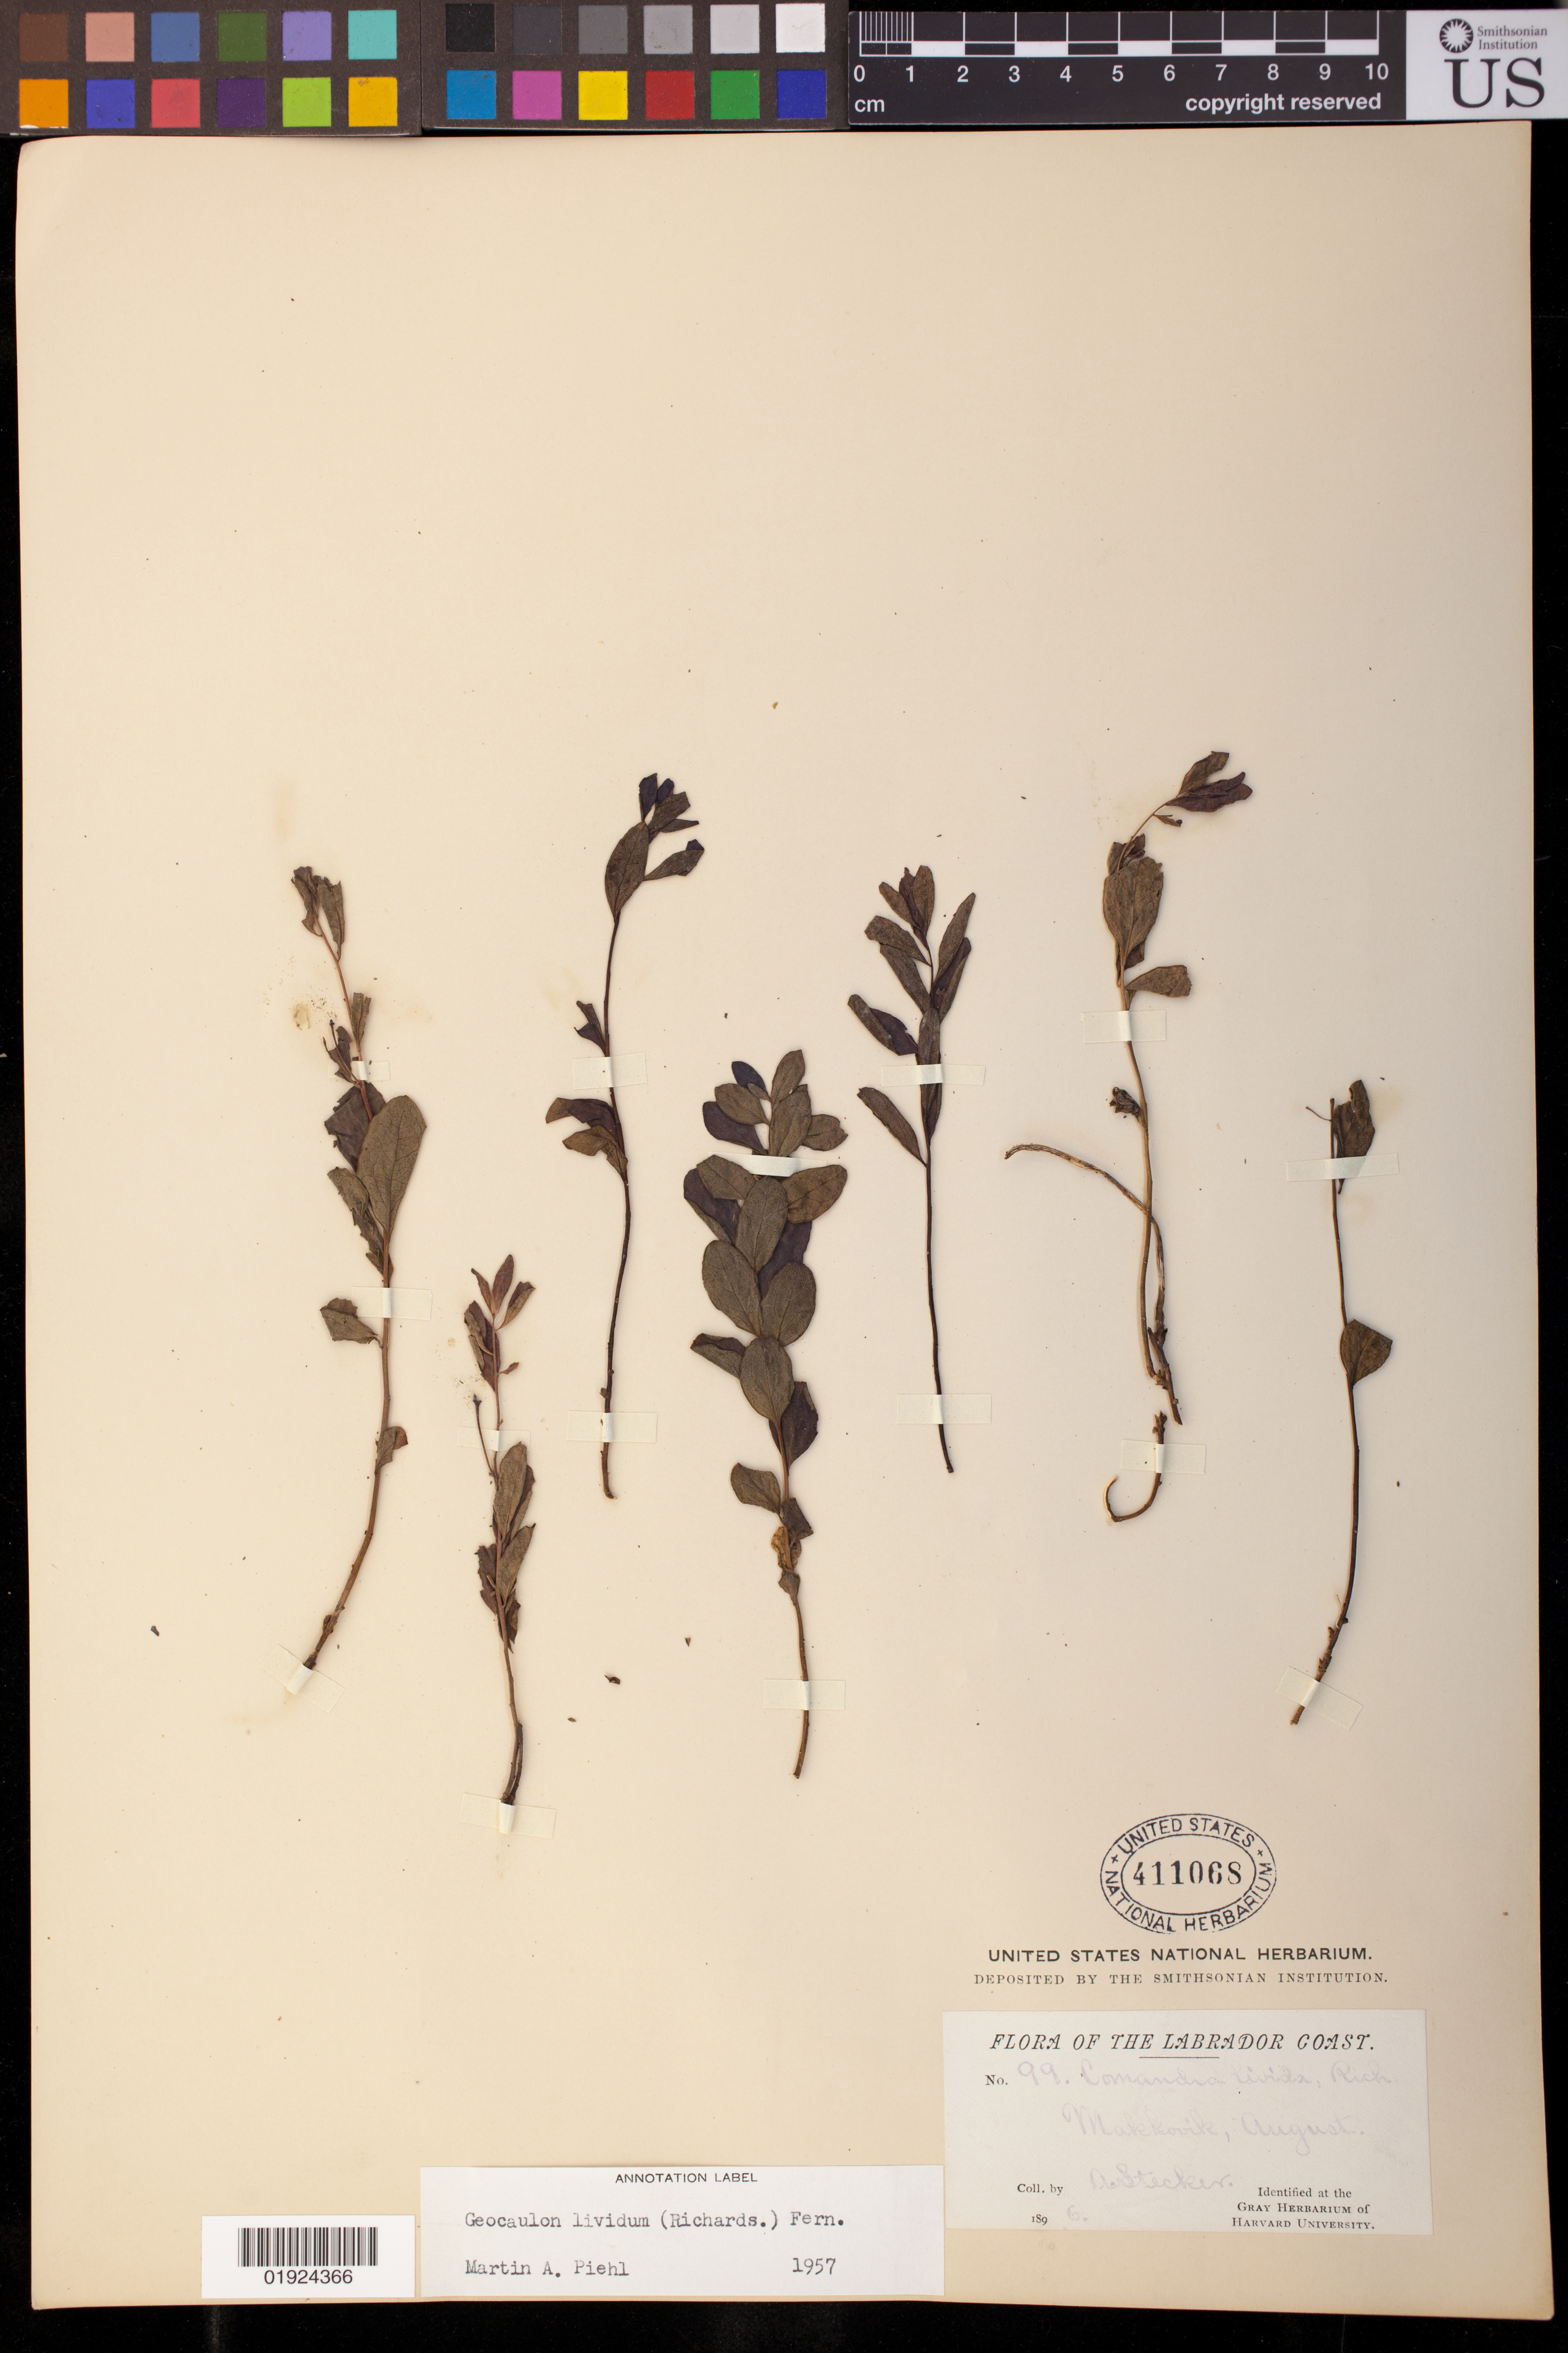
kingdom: Plantae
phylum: Tracheophyta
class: Magnoliopsida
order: Santalales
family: Comandraceae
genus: Geocaulon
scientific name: Geocaulon lividum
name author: (Richardson) Fernald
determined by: Piehl, M. A.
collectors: A. Stecker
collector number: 99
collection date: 1896-08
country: Canada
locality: Makkovik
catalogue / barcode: US 411068